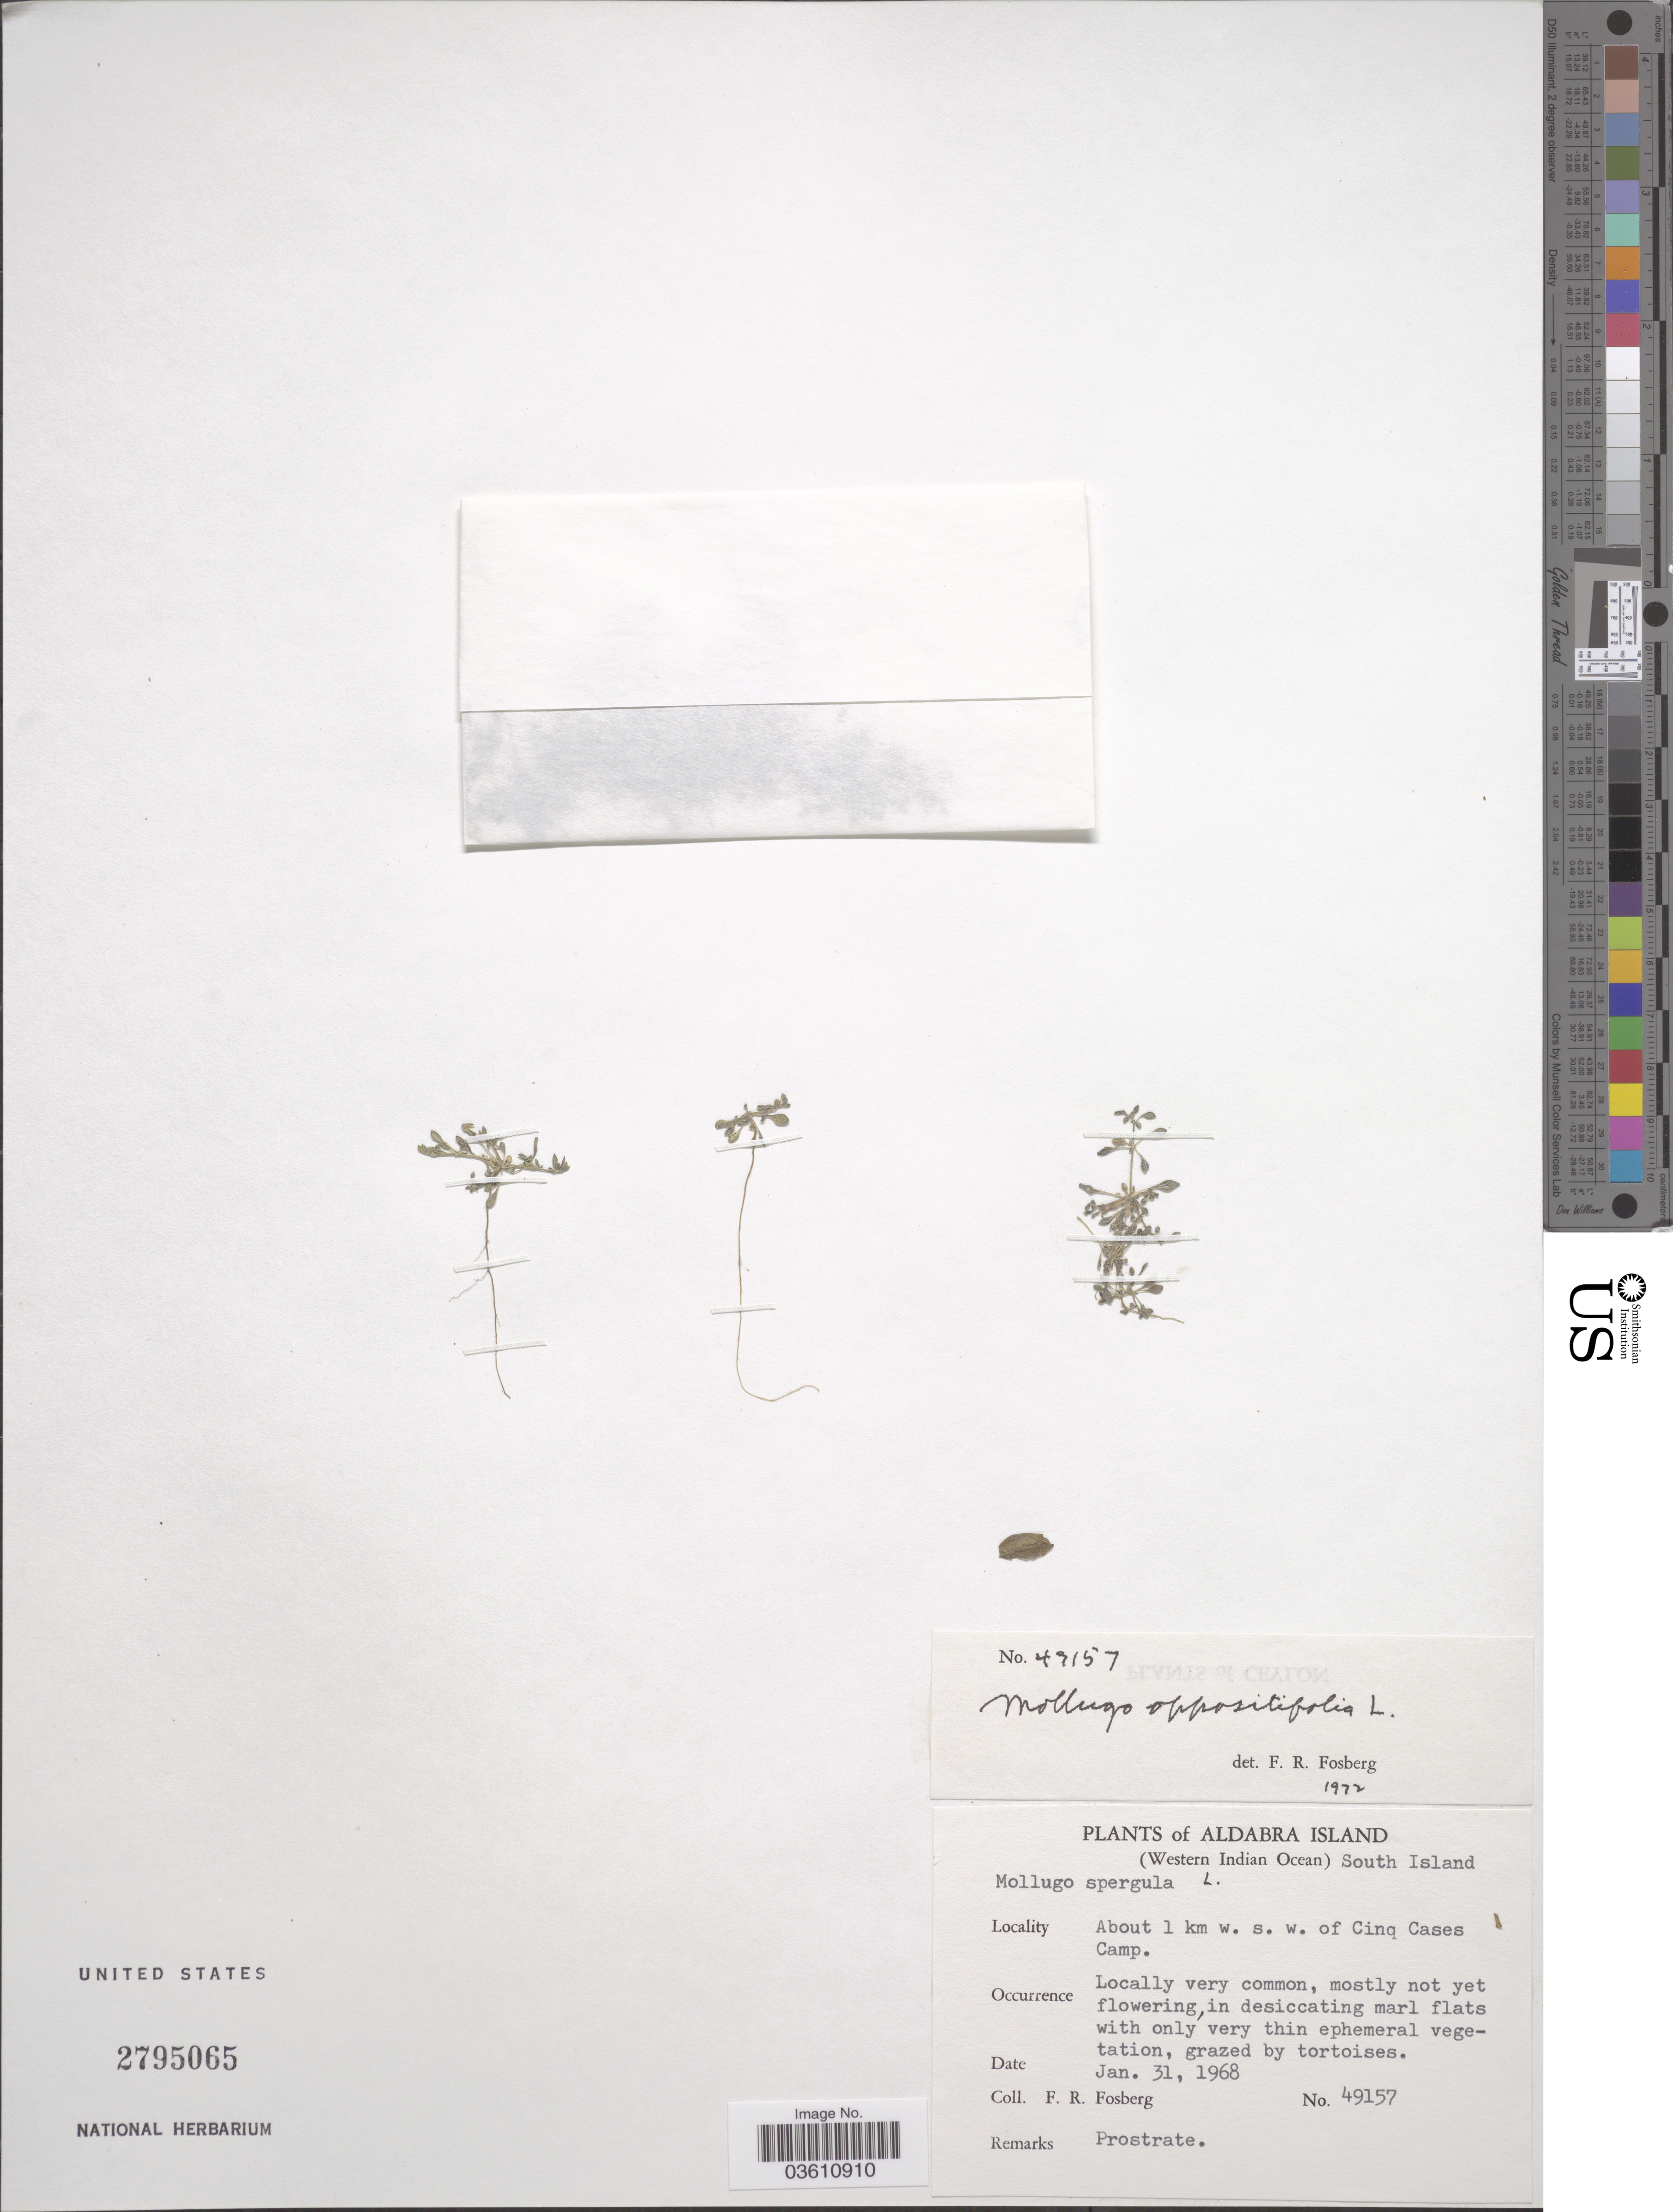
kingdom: Plantae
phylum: Tracheophyta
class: Magnoliopsida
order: Caryophyllales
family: Molluginaceae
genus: Glinus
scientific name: Glinus oppositifolius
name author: (L.) Aug. DC.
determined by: Strong, Mark T., (BOT), Smithsonian Institution - National Museum of Natural History (UNITED STATES)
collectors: F. R. Fosberg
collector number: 49157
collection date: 1968-01-31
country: Seychelles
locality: Aldabra Island (Western Indian Ocean) South Island. About 1 km w. s. w. of Cinq Cases Camp.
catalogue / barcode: US 2795065